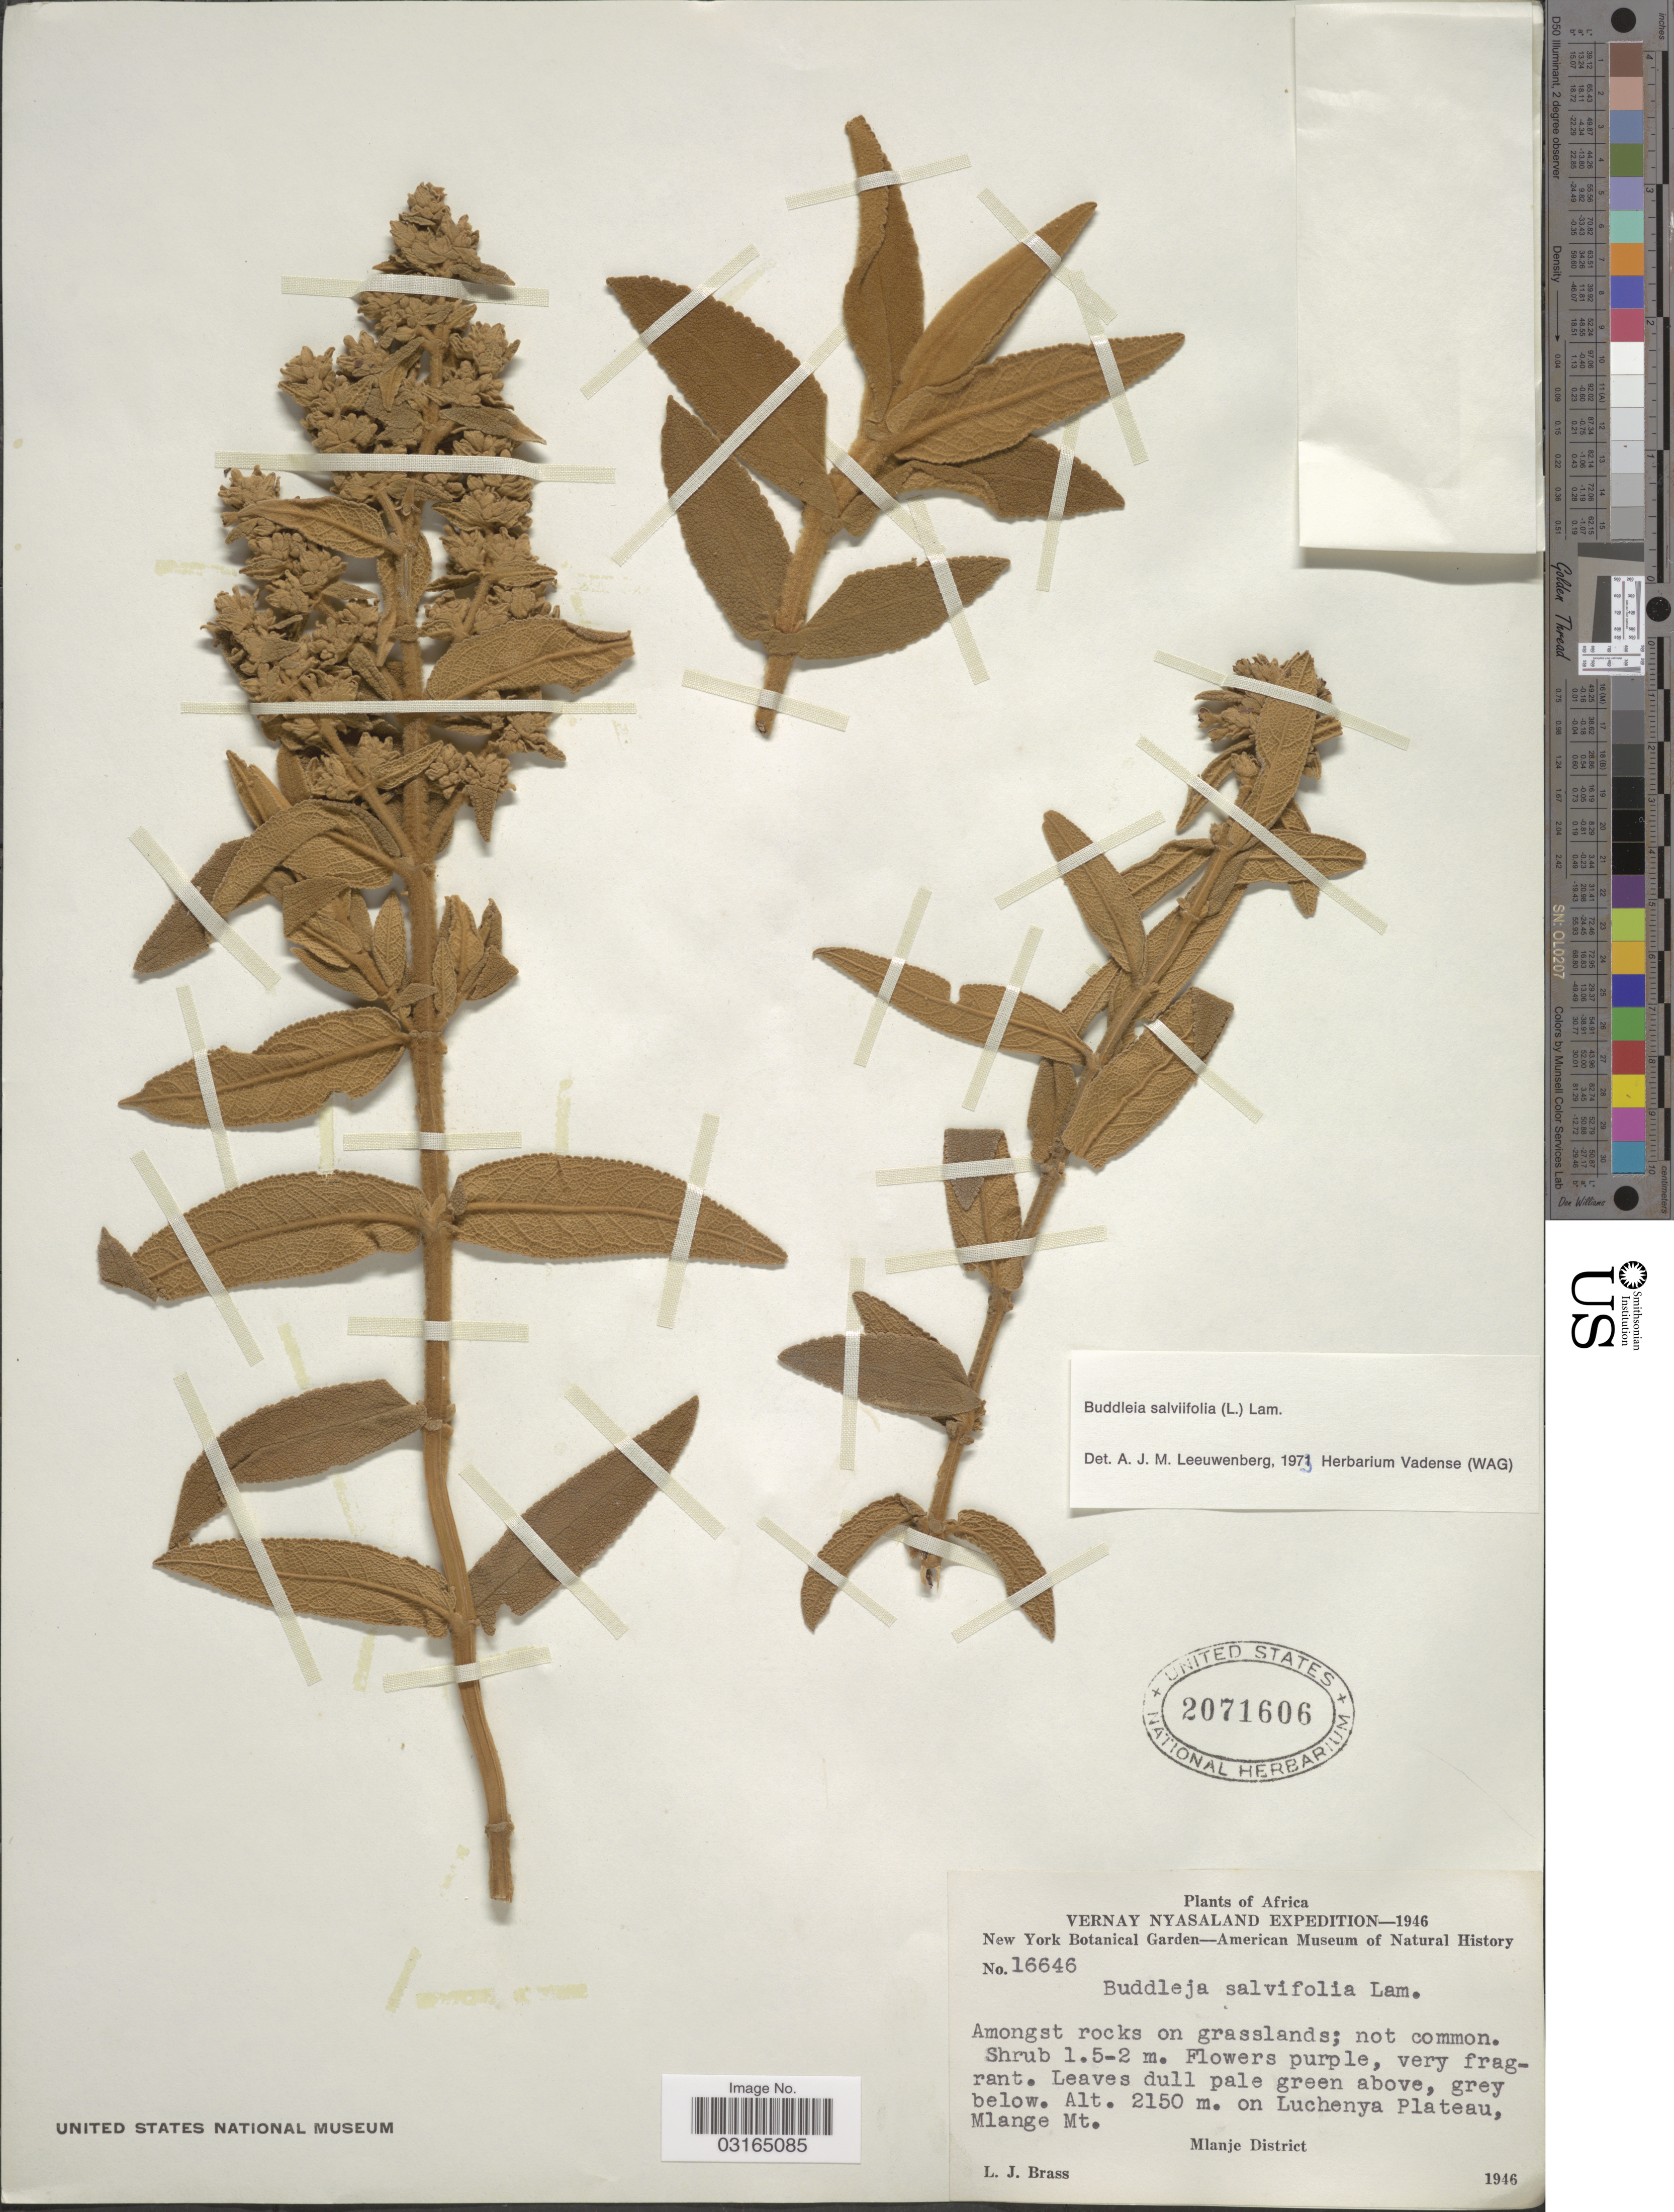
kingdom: Plantae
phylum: Tracheophyta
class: Magnoliopsida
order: Lamiales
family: Scrophulariaceae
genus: Buddleja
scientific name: Buddleja salviifolia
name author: (L.) Lam.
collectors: L. J. Brass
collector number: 16646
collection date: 1946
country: Malawi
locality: Nyasaland. On Luchenya Plateau, Mlange mt. Mlanje District.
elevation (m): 2150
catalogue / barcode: US 2071606